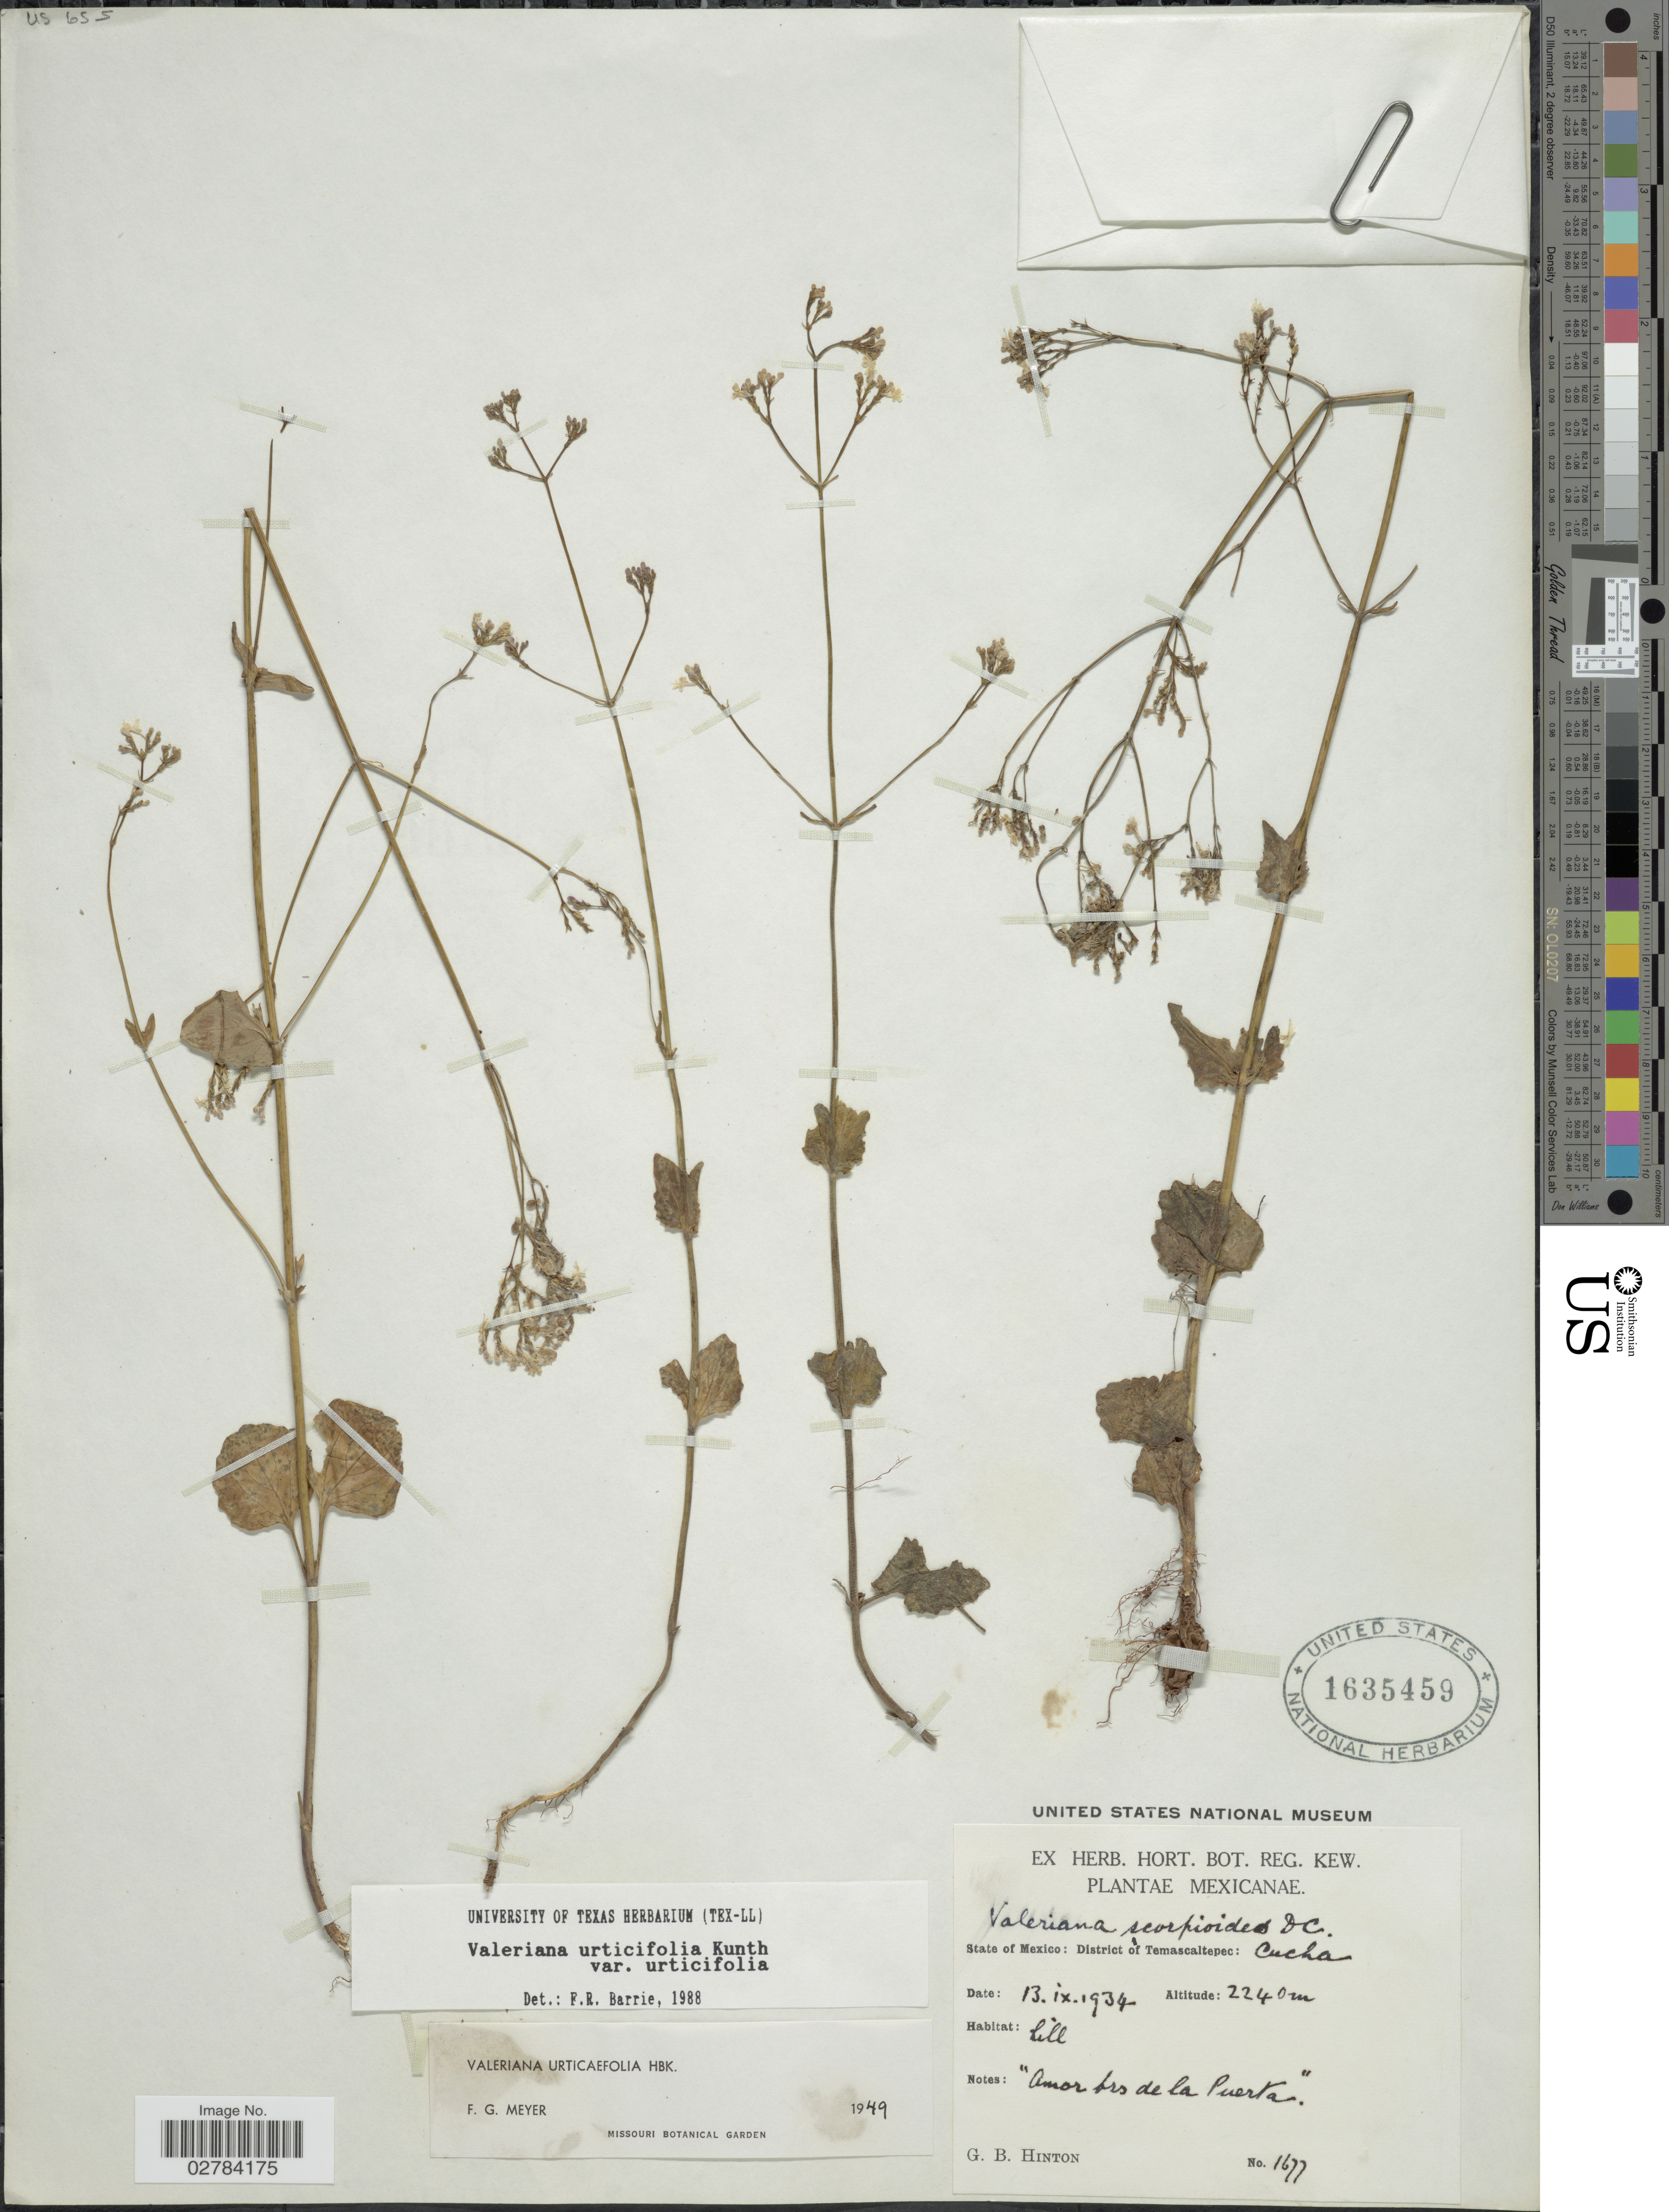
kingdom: Plantae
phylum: Tracheophyta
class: Magnoliopsida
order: Dipsacales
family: Caprifoliaceae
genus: Valeriana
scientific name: Valeriana urticifolia var. urticifolia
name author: Kunth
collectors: G. B. Hinton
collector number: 1677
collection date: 1934-09-13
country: Mexico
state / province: México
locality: District of Temascaltepec, Cucha.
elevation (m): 2240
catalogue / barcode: US 1635459